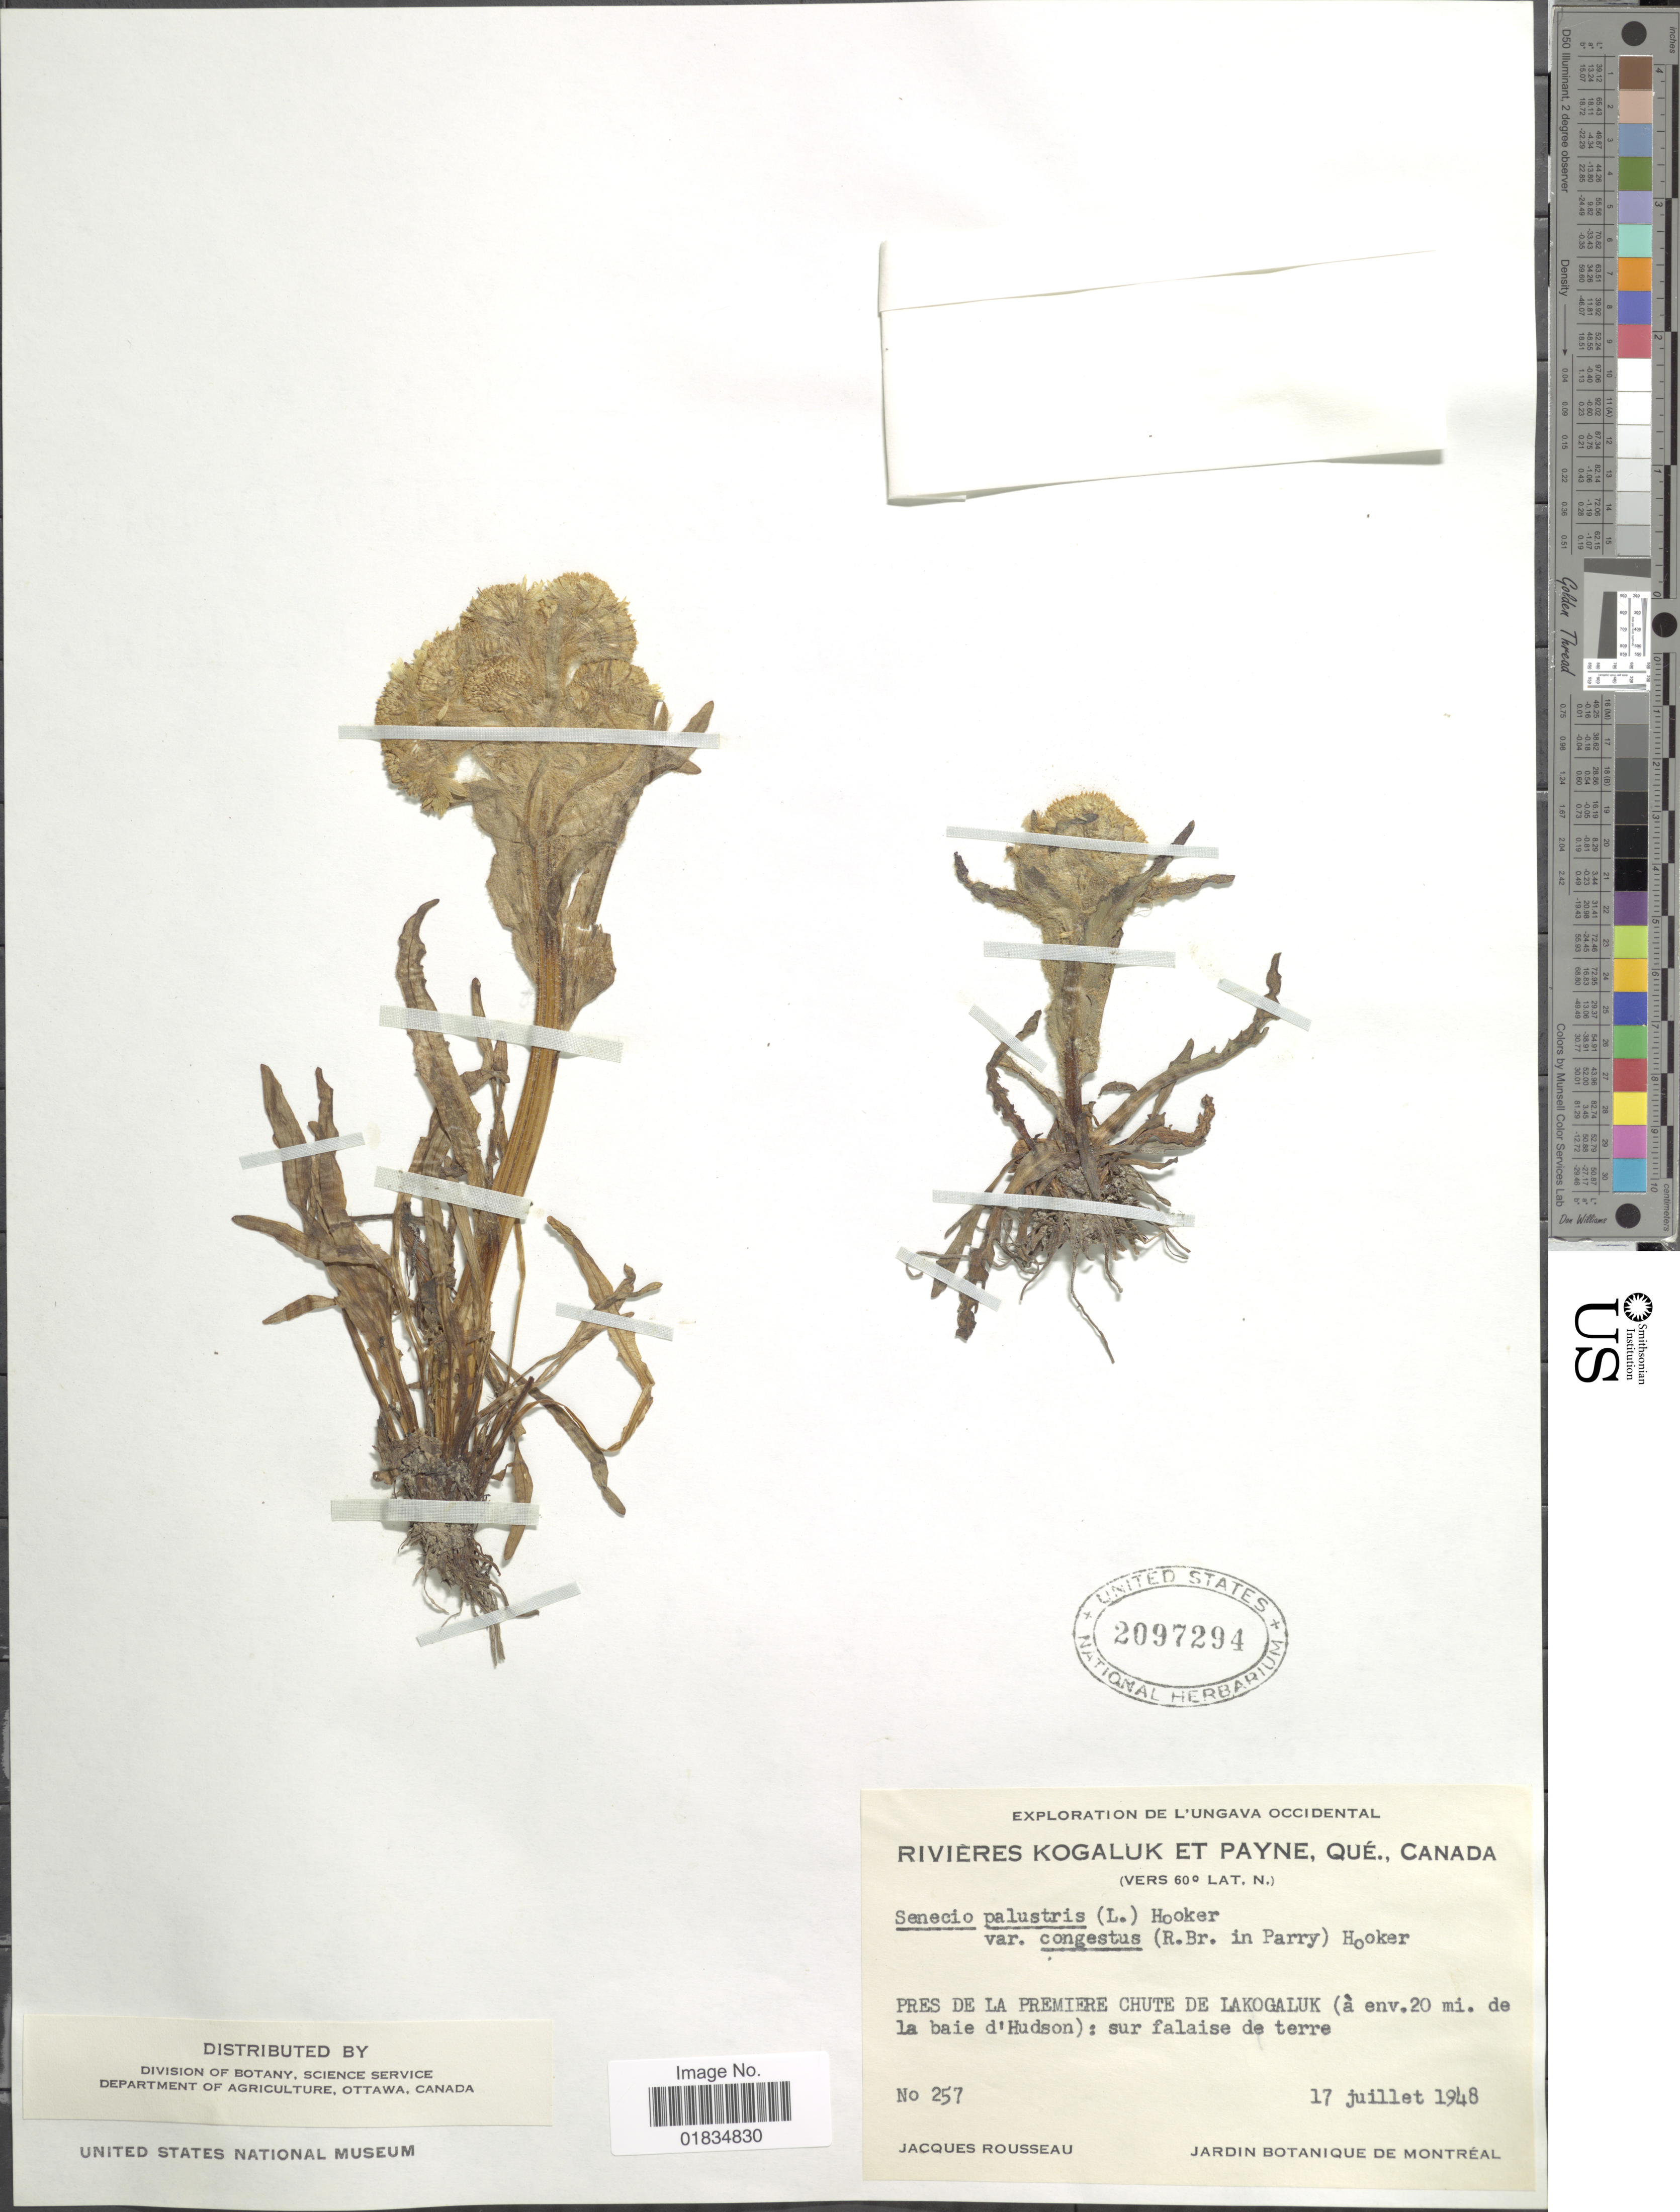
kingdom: Plantae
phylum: Tracheophyta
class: Magnoliopsida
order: Asterales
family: Asteraceae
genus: Tephroseris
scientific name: Tephroseris palustris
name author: (L.) Rchb.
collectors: J. Rousseau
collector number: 257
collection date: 1948-07-17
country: Canada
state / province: Quebec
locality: Pres de La Premiere Chute de Lakogaluk (a env. 20 mi. de la baie d'Hudson). Rivieres Kogaluk et Payne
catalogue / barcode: US 2097294